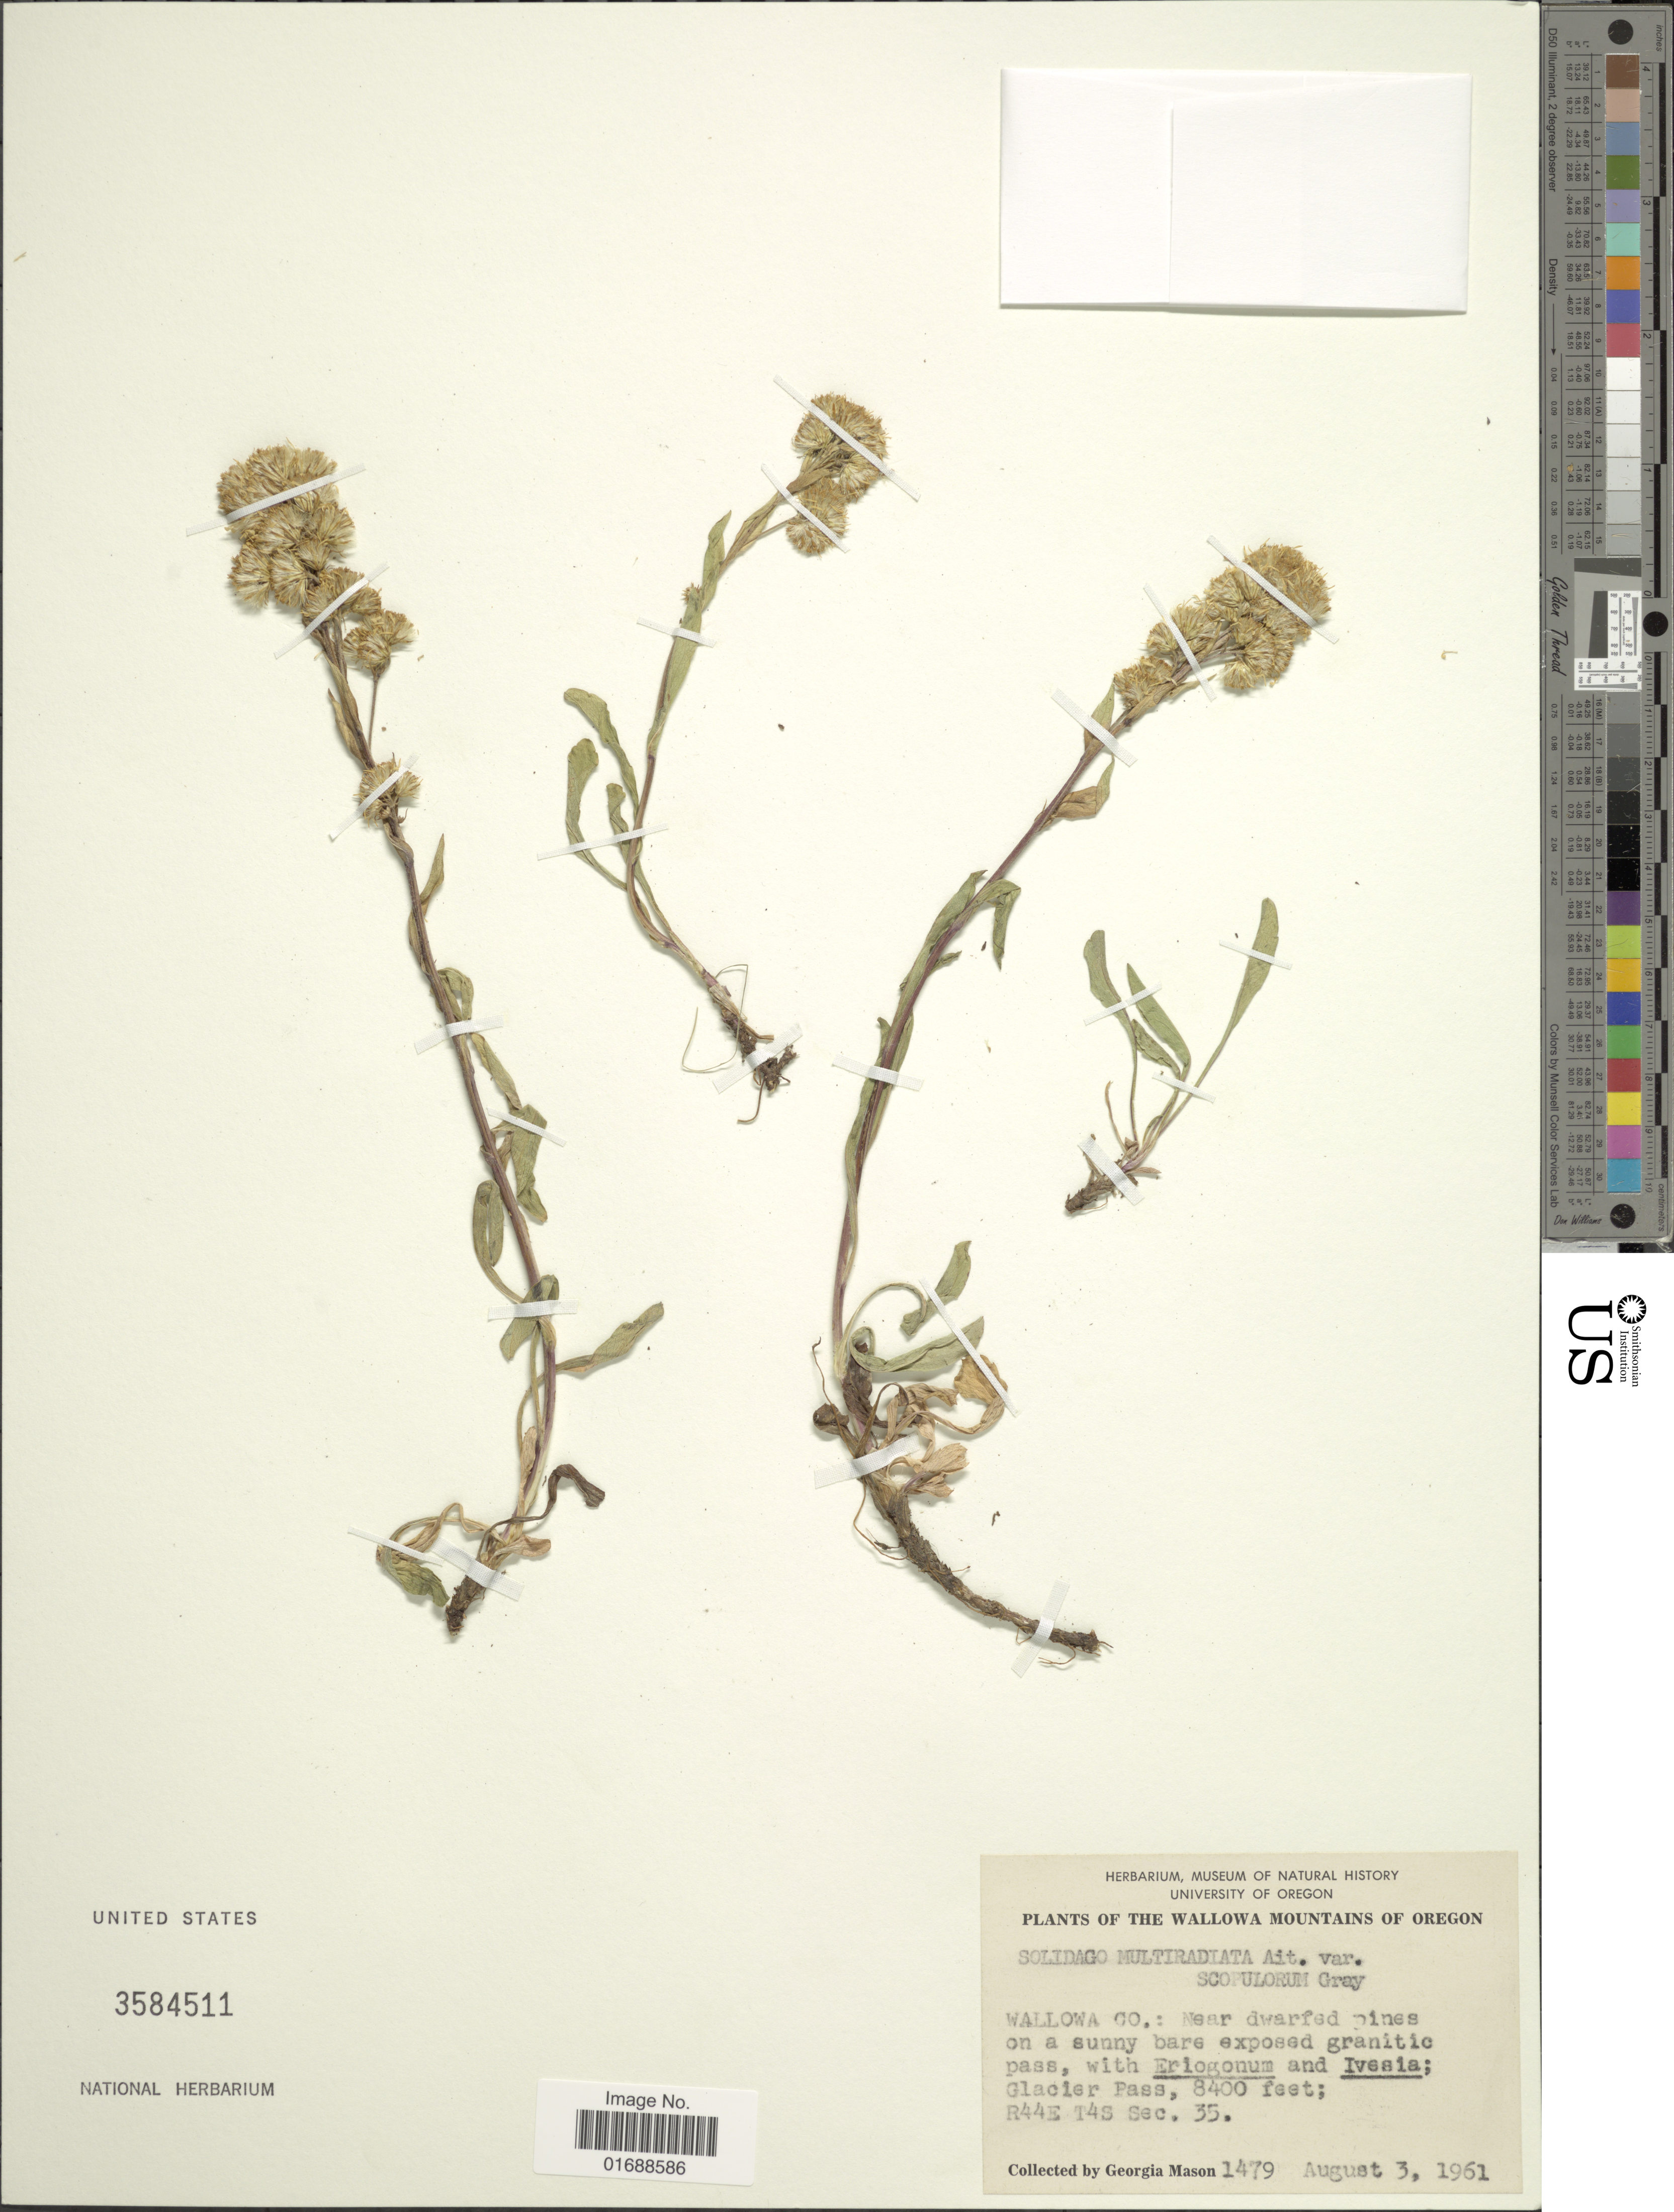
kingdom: Plantae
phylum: Tracheophyta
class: Magnoliopsida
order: Asterales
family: Asteraceae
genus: Solidago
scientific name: Solidago multiradiata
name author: Aiton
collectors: G. Mason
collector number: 1479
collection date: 1961-08-03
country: United States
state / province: Oregon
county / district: Wallowa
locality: Wallowa Mountains of Oregon, Wallowa Co. , R44E T4S Sec. 35.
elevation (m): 2560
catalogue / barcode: US 3584511